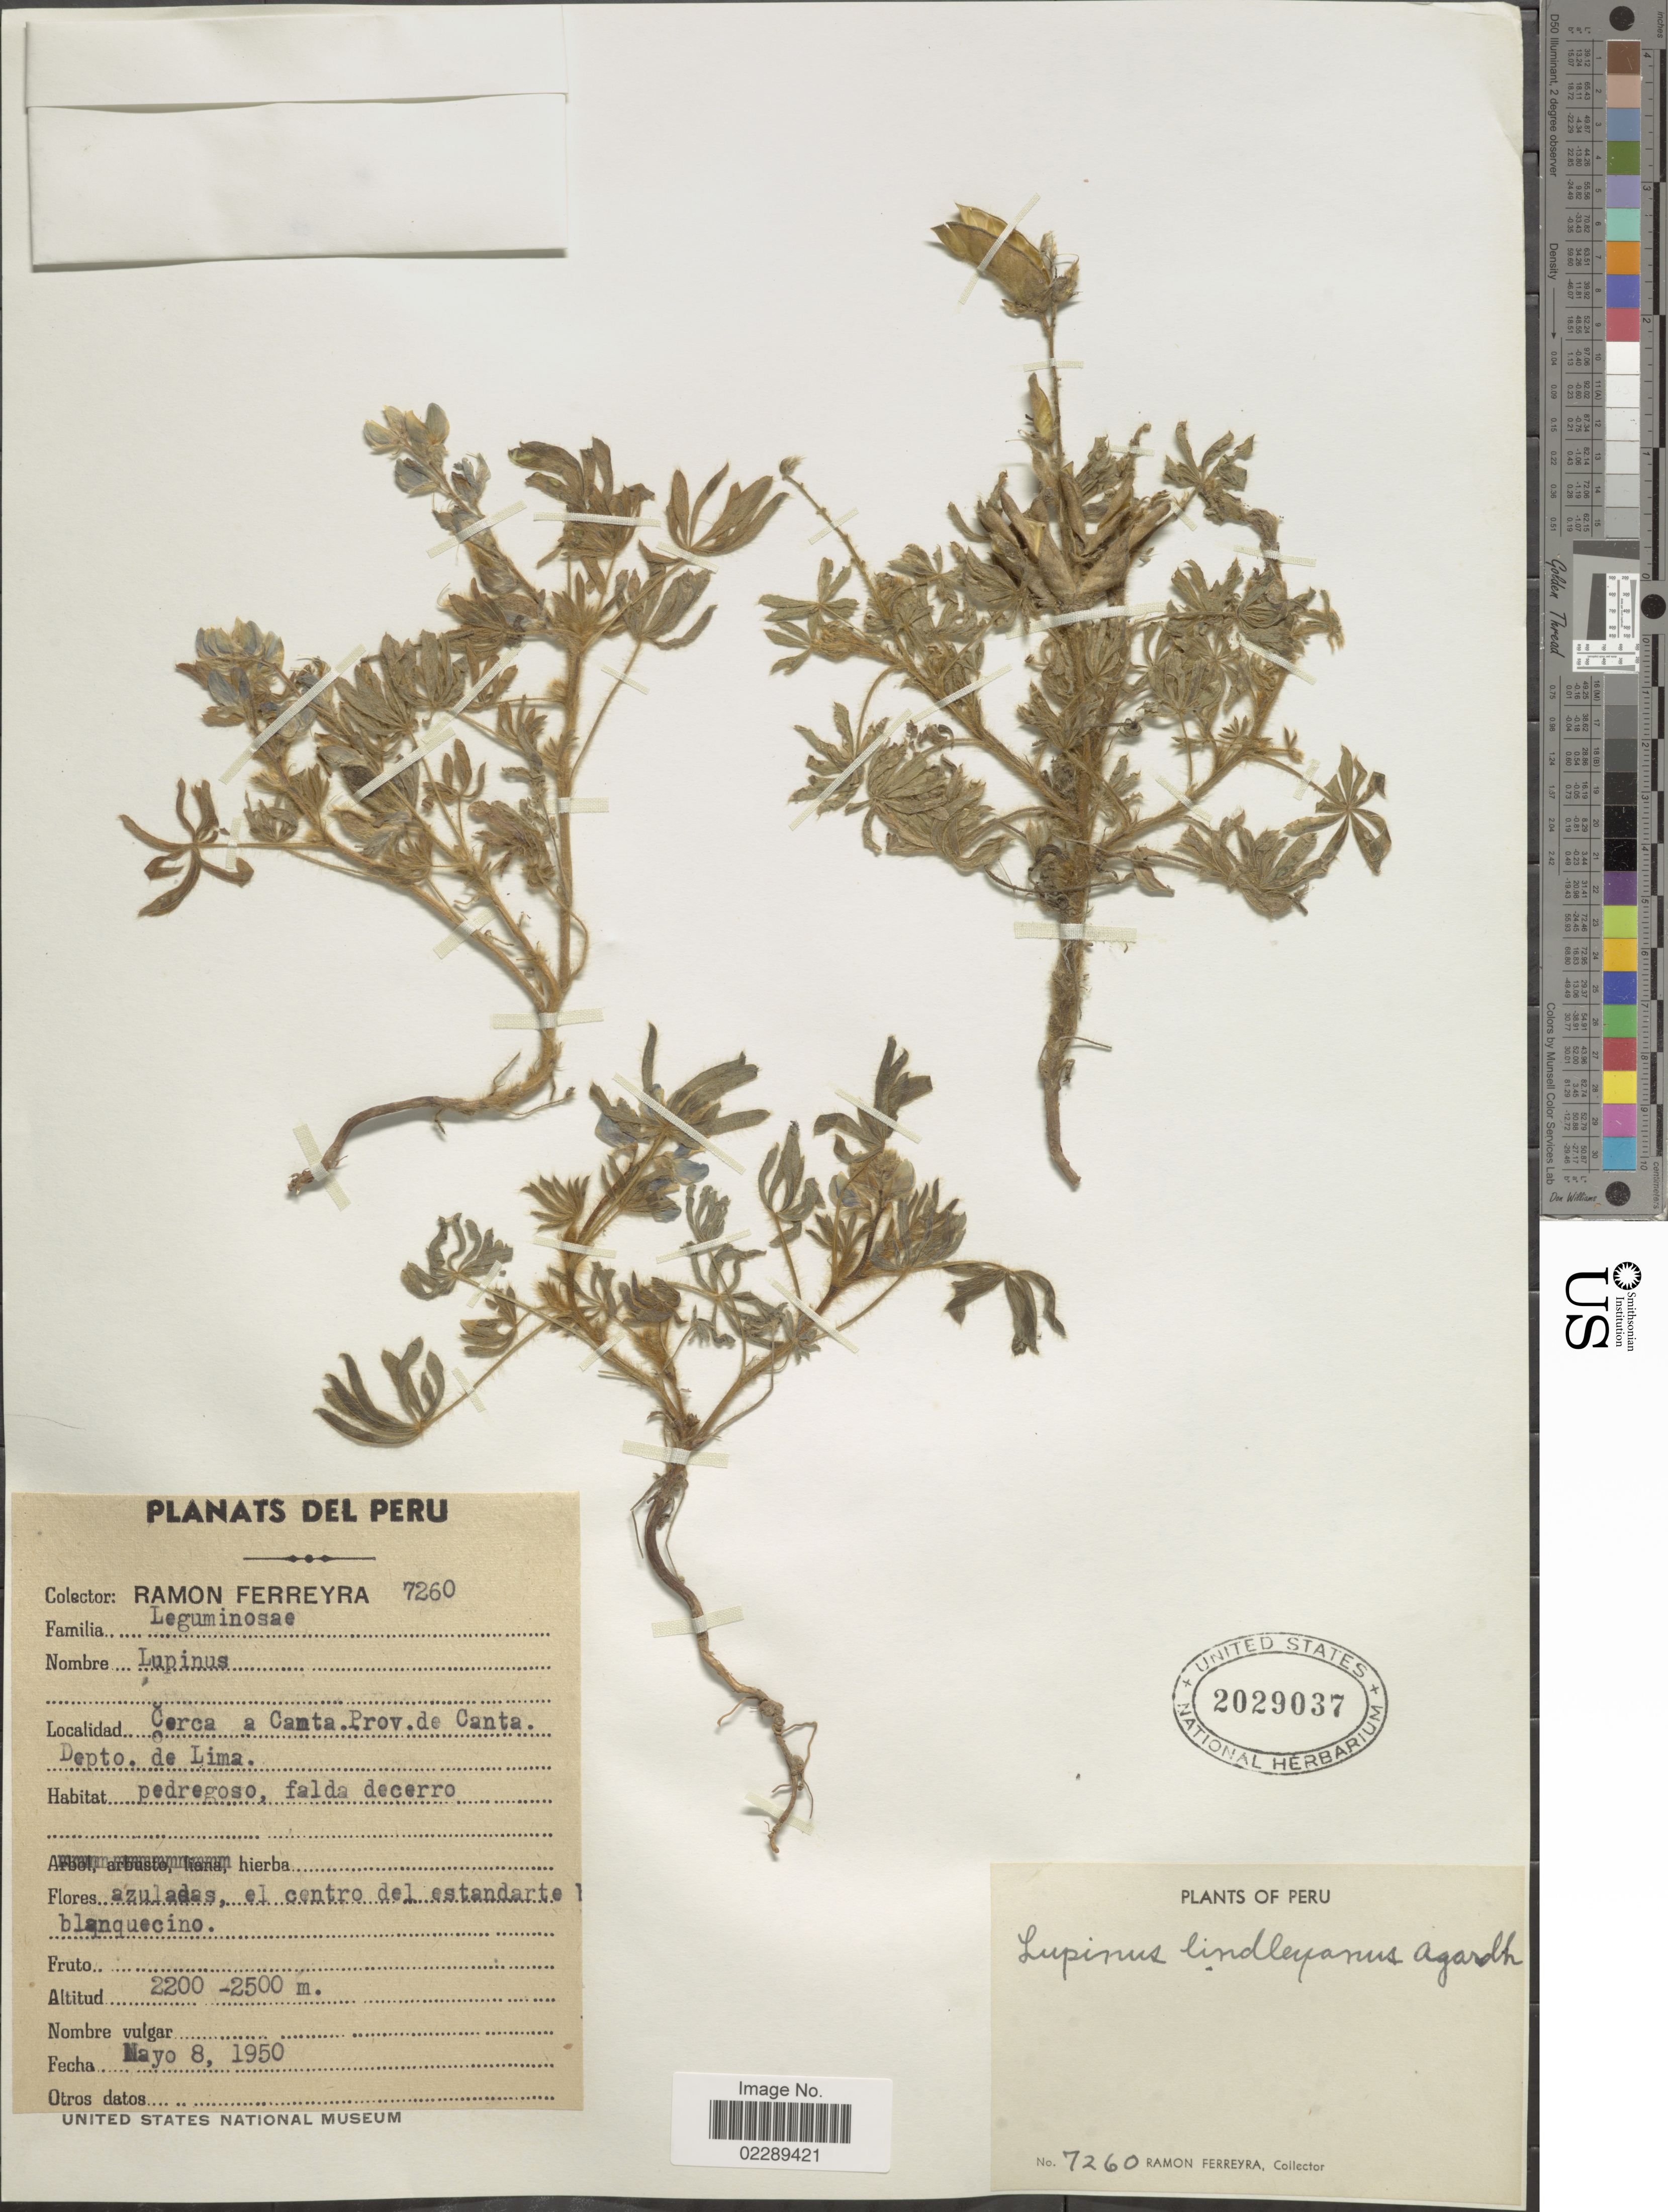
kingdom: Plantae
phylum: Tracheophyta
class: Magnoliopsida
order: Fabales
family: Fabaceae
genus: Lupinus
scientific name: Lupinus lindleyanus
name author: J. Agardh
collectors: R. A. Ferreyra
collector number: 7260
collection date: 1950-05-08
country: Peru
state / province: Lima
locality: Cerca a Camta. Prov. de Canta. Depto. de Lima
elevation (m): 2200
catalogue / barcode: US 2029037